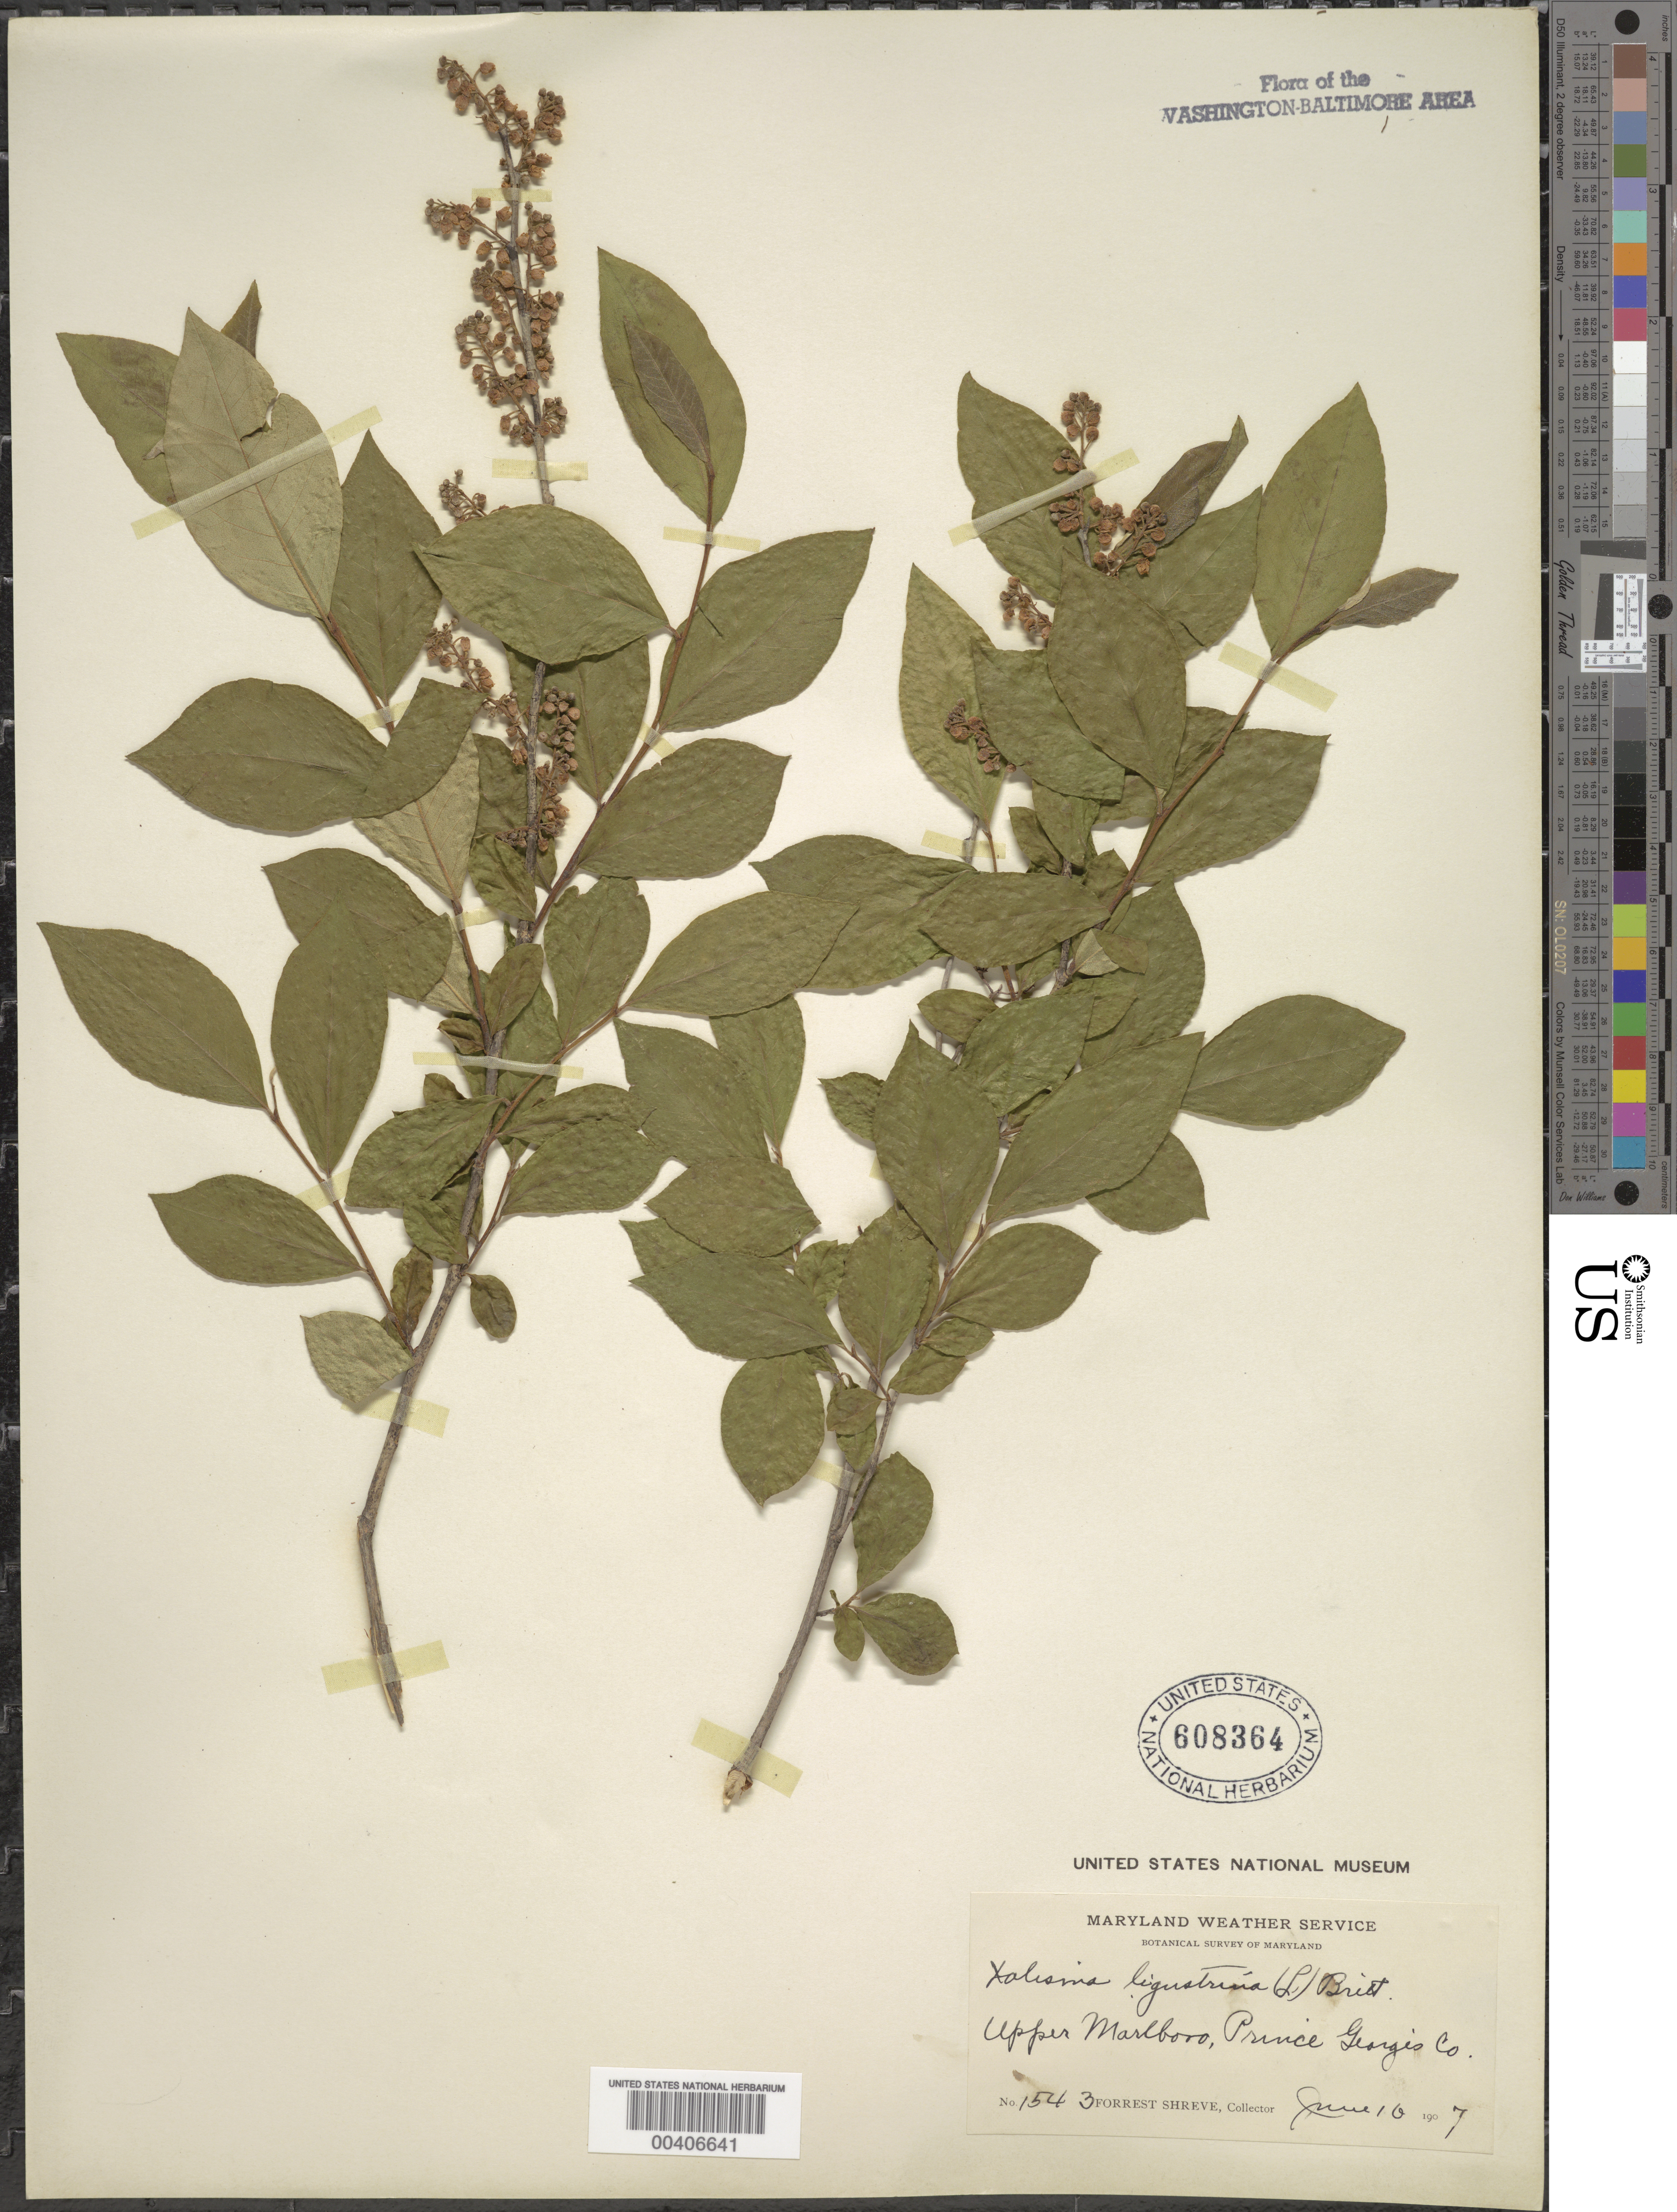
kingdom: Plantae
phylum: Tracheophyta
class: Magnoliopsida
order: Ericales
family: Ericaceae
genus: Lyonia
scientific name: Lyonia ligustrina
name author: (L.) DC.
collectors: F. Shreve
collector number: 1543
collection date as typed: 10 Jun 1907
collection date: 1907-06-10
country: United States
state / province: Maryland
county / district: Prince George's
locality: Upper Marlboro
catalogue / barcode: US 608364